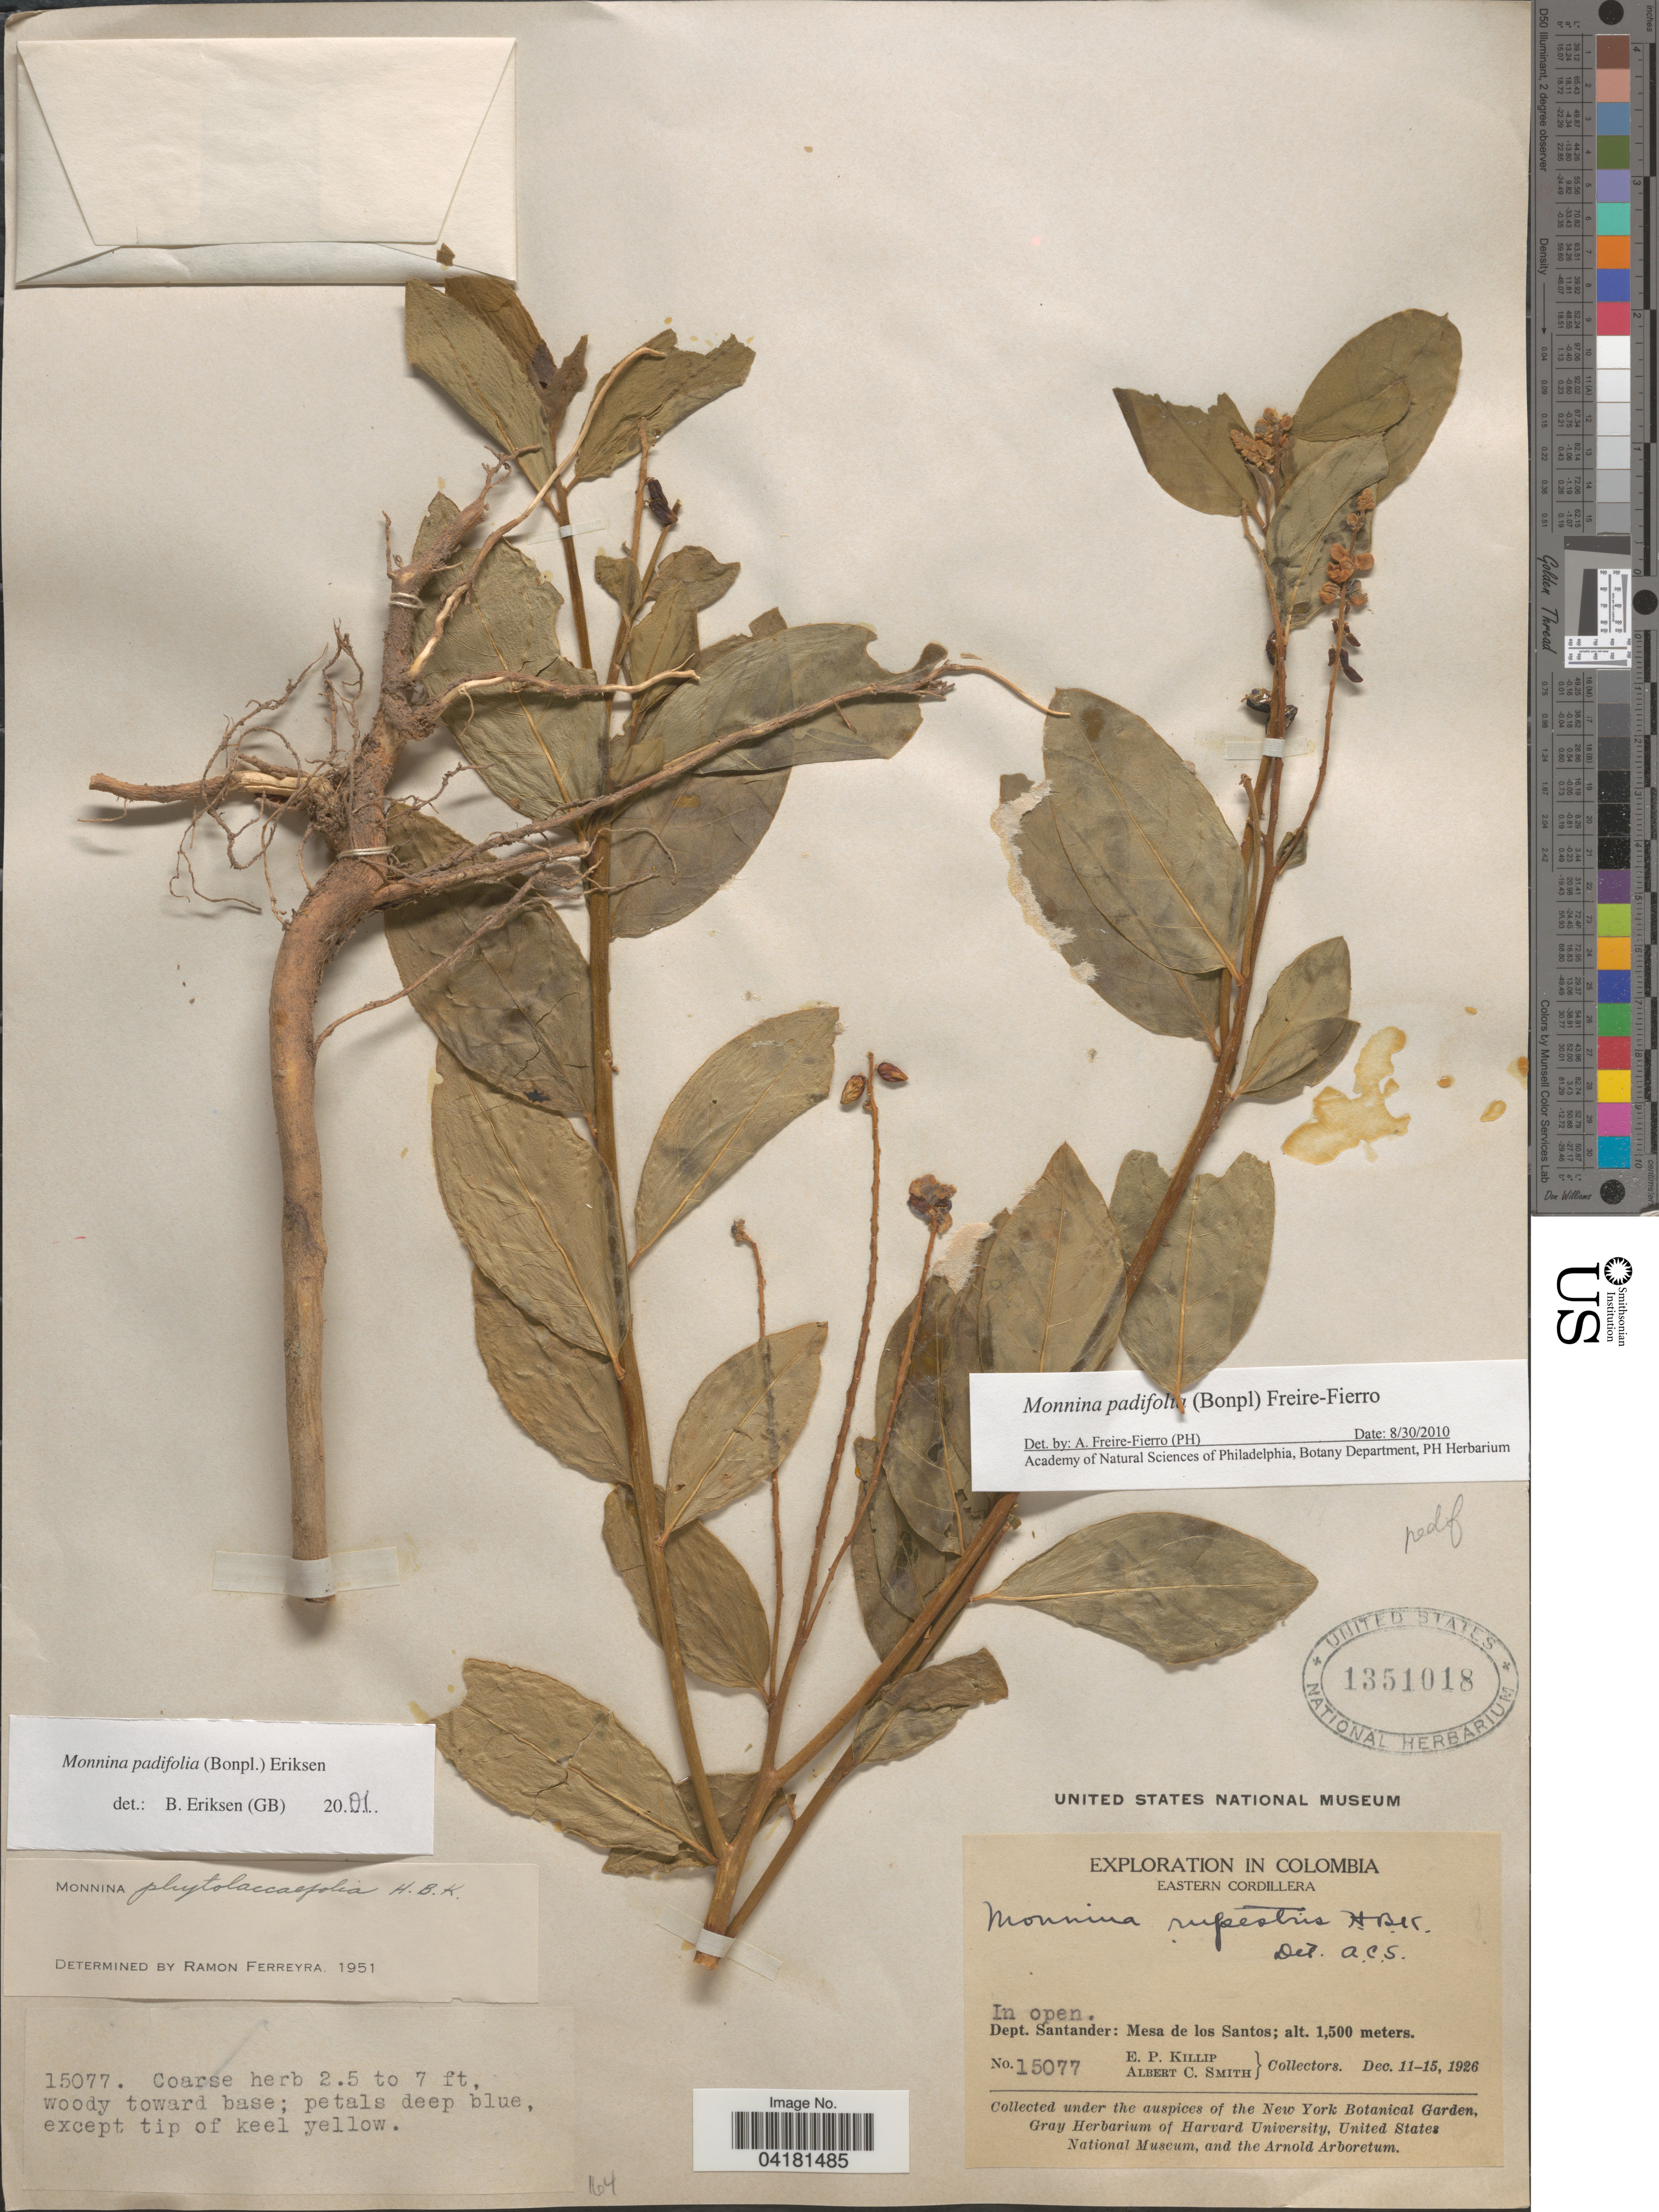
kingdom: Plantae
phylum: Tracheophyta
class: Magnoliopsida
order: Fabales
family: Polygalaceae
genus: Monnina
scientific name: Monnina padifolia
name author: (Bonpl.) Freire-Fierro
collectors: E. P. Killip & A. C. Smith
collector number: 15077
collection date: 1926-12-11/1926-12-15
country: Colombia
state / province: Santander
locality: Exploration in Colombia. Eastern Cordillera. Dept. Santander: Mesa de los Santos.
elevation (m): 1500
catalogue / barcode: US 1351018